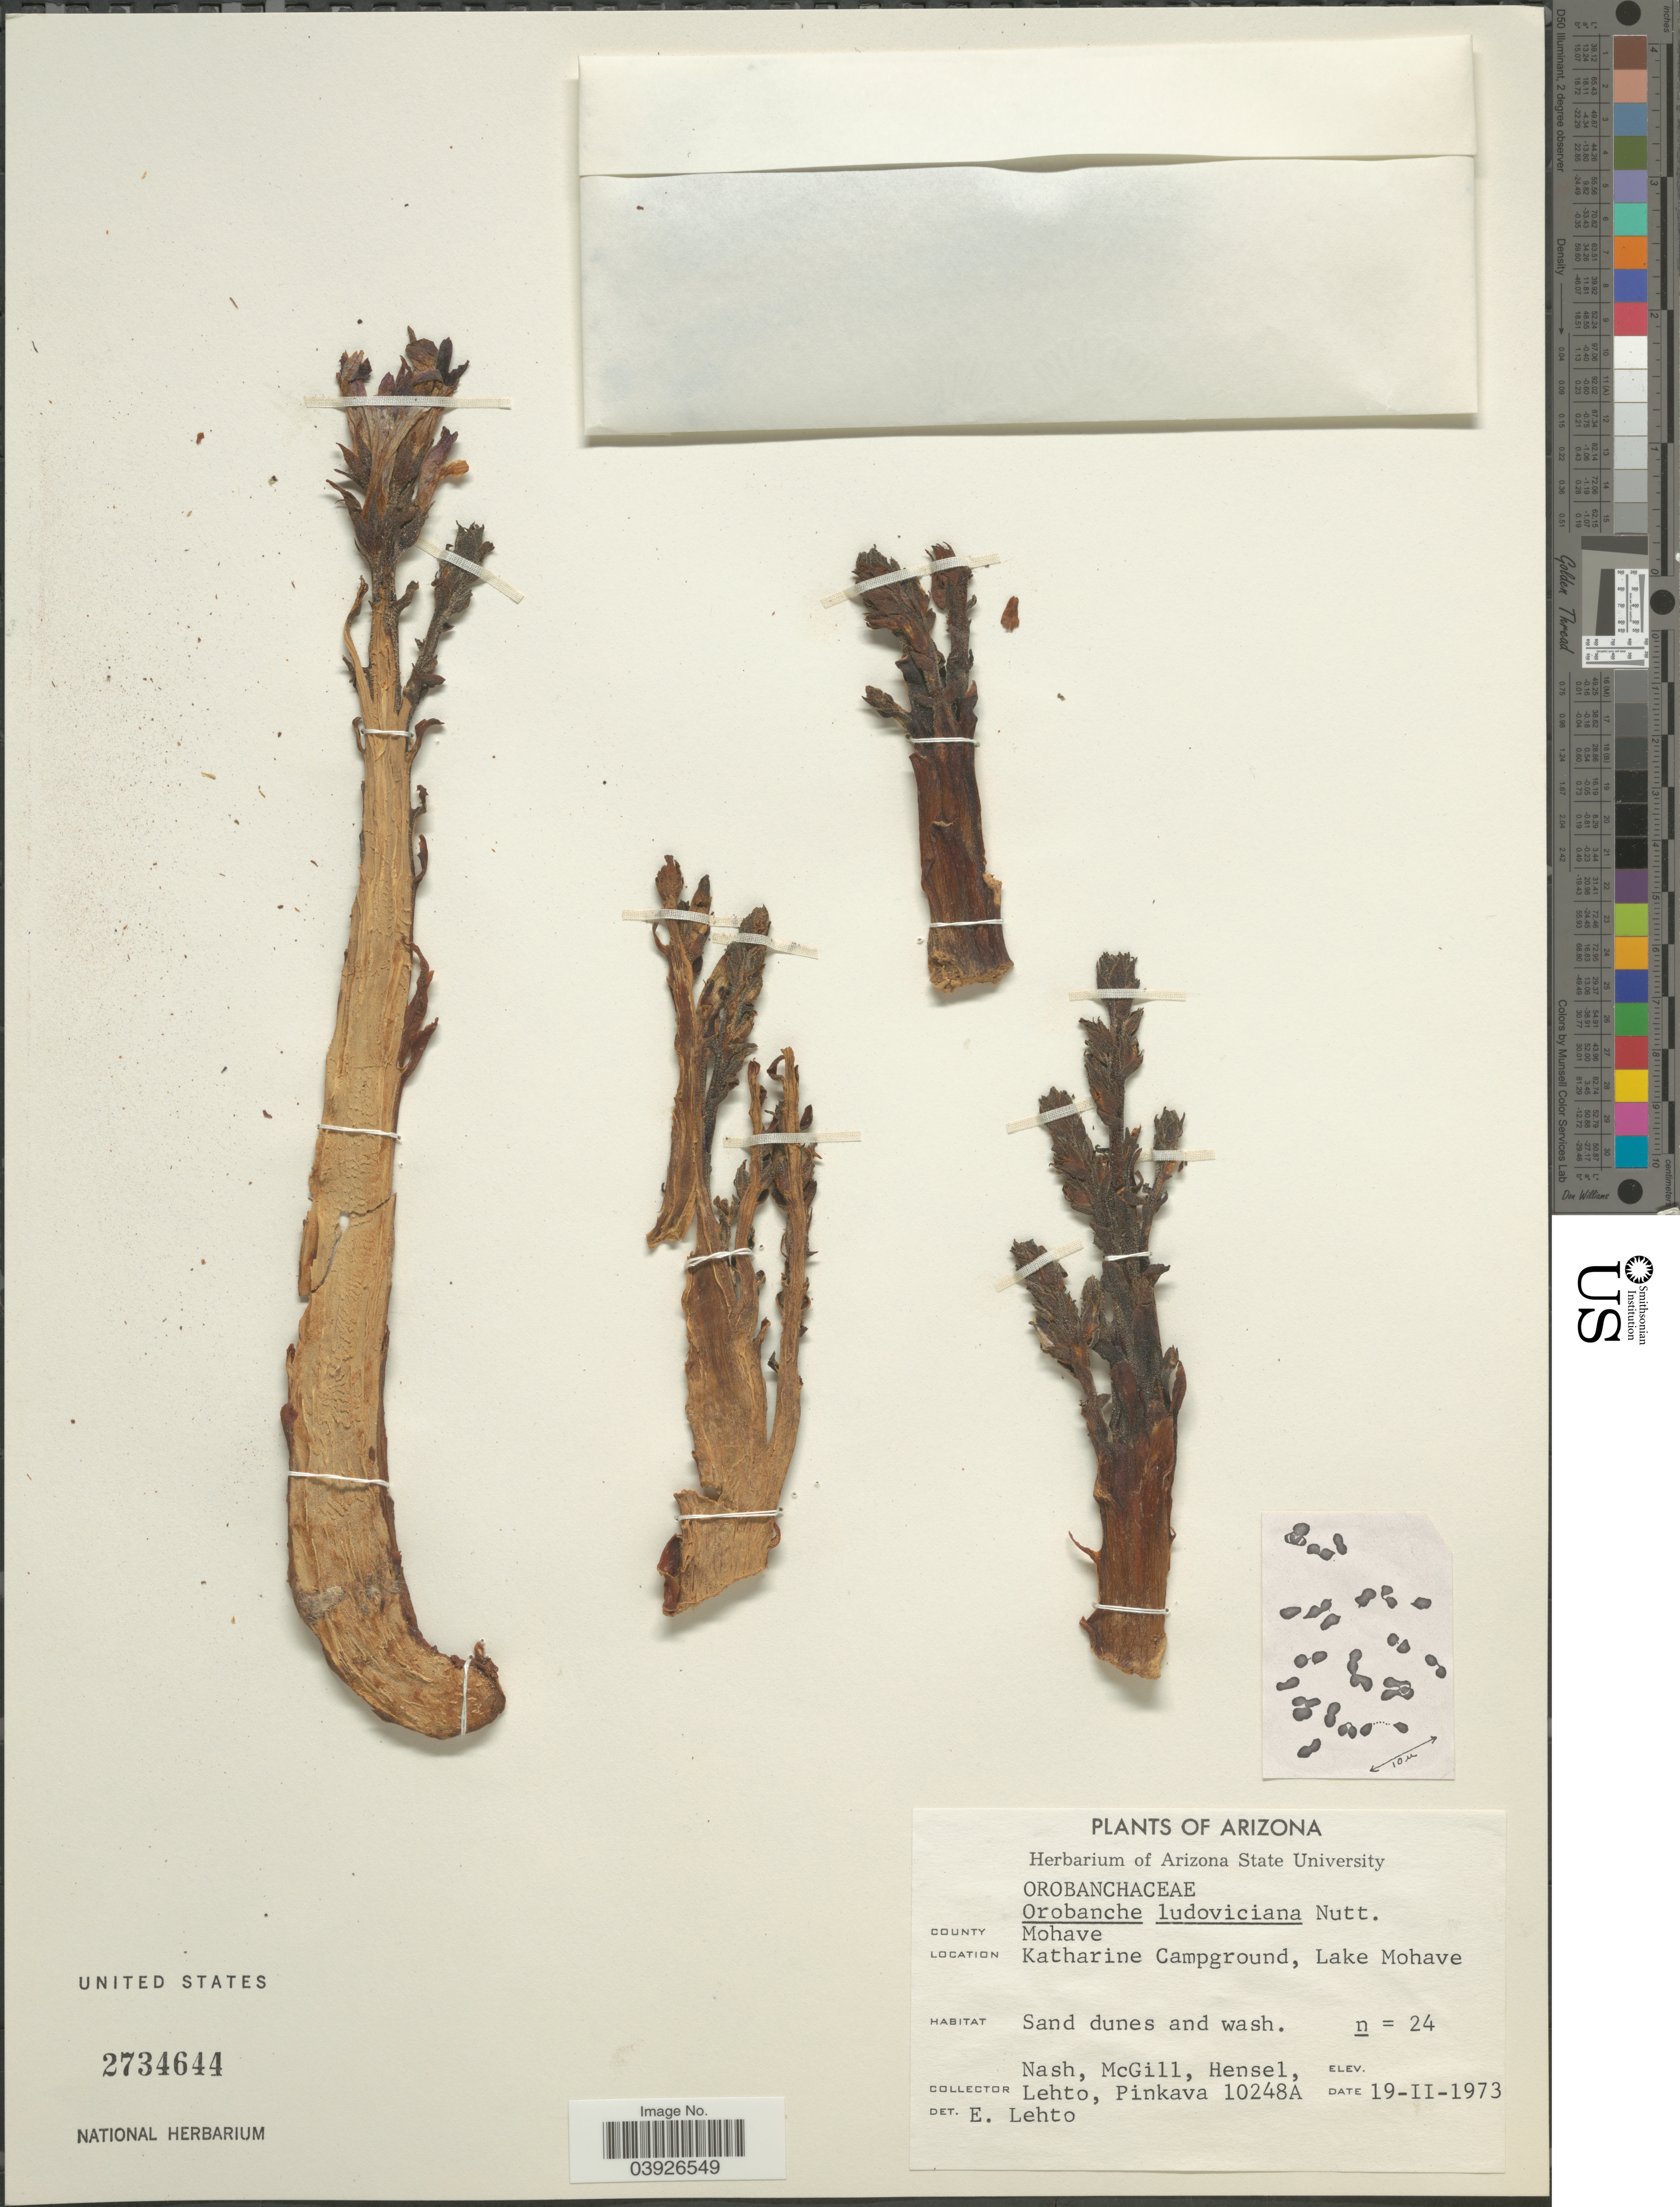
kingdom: Plantae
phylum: Tracheophyta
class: Magnoliopsida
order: Lamiales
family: Orobanchaceae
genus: Orobanche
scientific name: Orobanche ludoviciana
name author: Nutt.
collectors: -- Nash, -. McGill, -. Hensel, -. Lehto & -. Pinkava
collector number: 10248A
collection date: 1973-02-19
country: United States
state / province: Arizona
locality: County Mohave. Katharine Campground, Lake Mohave.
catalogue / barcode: US 2734644